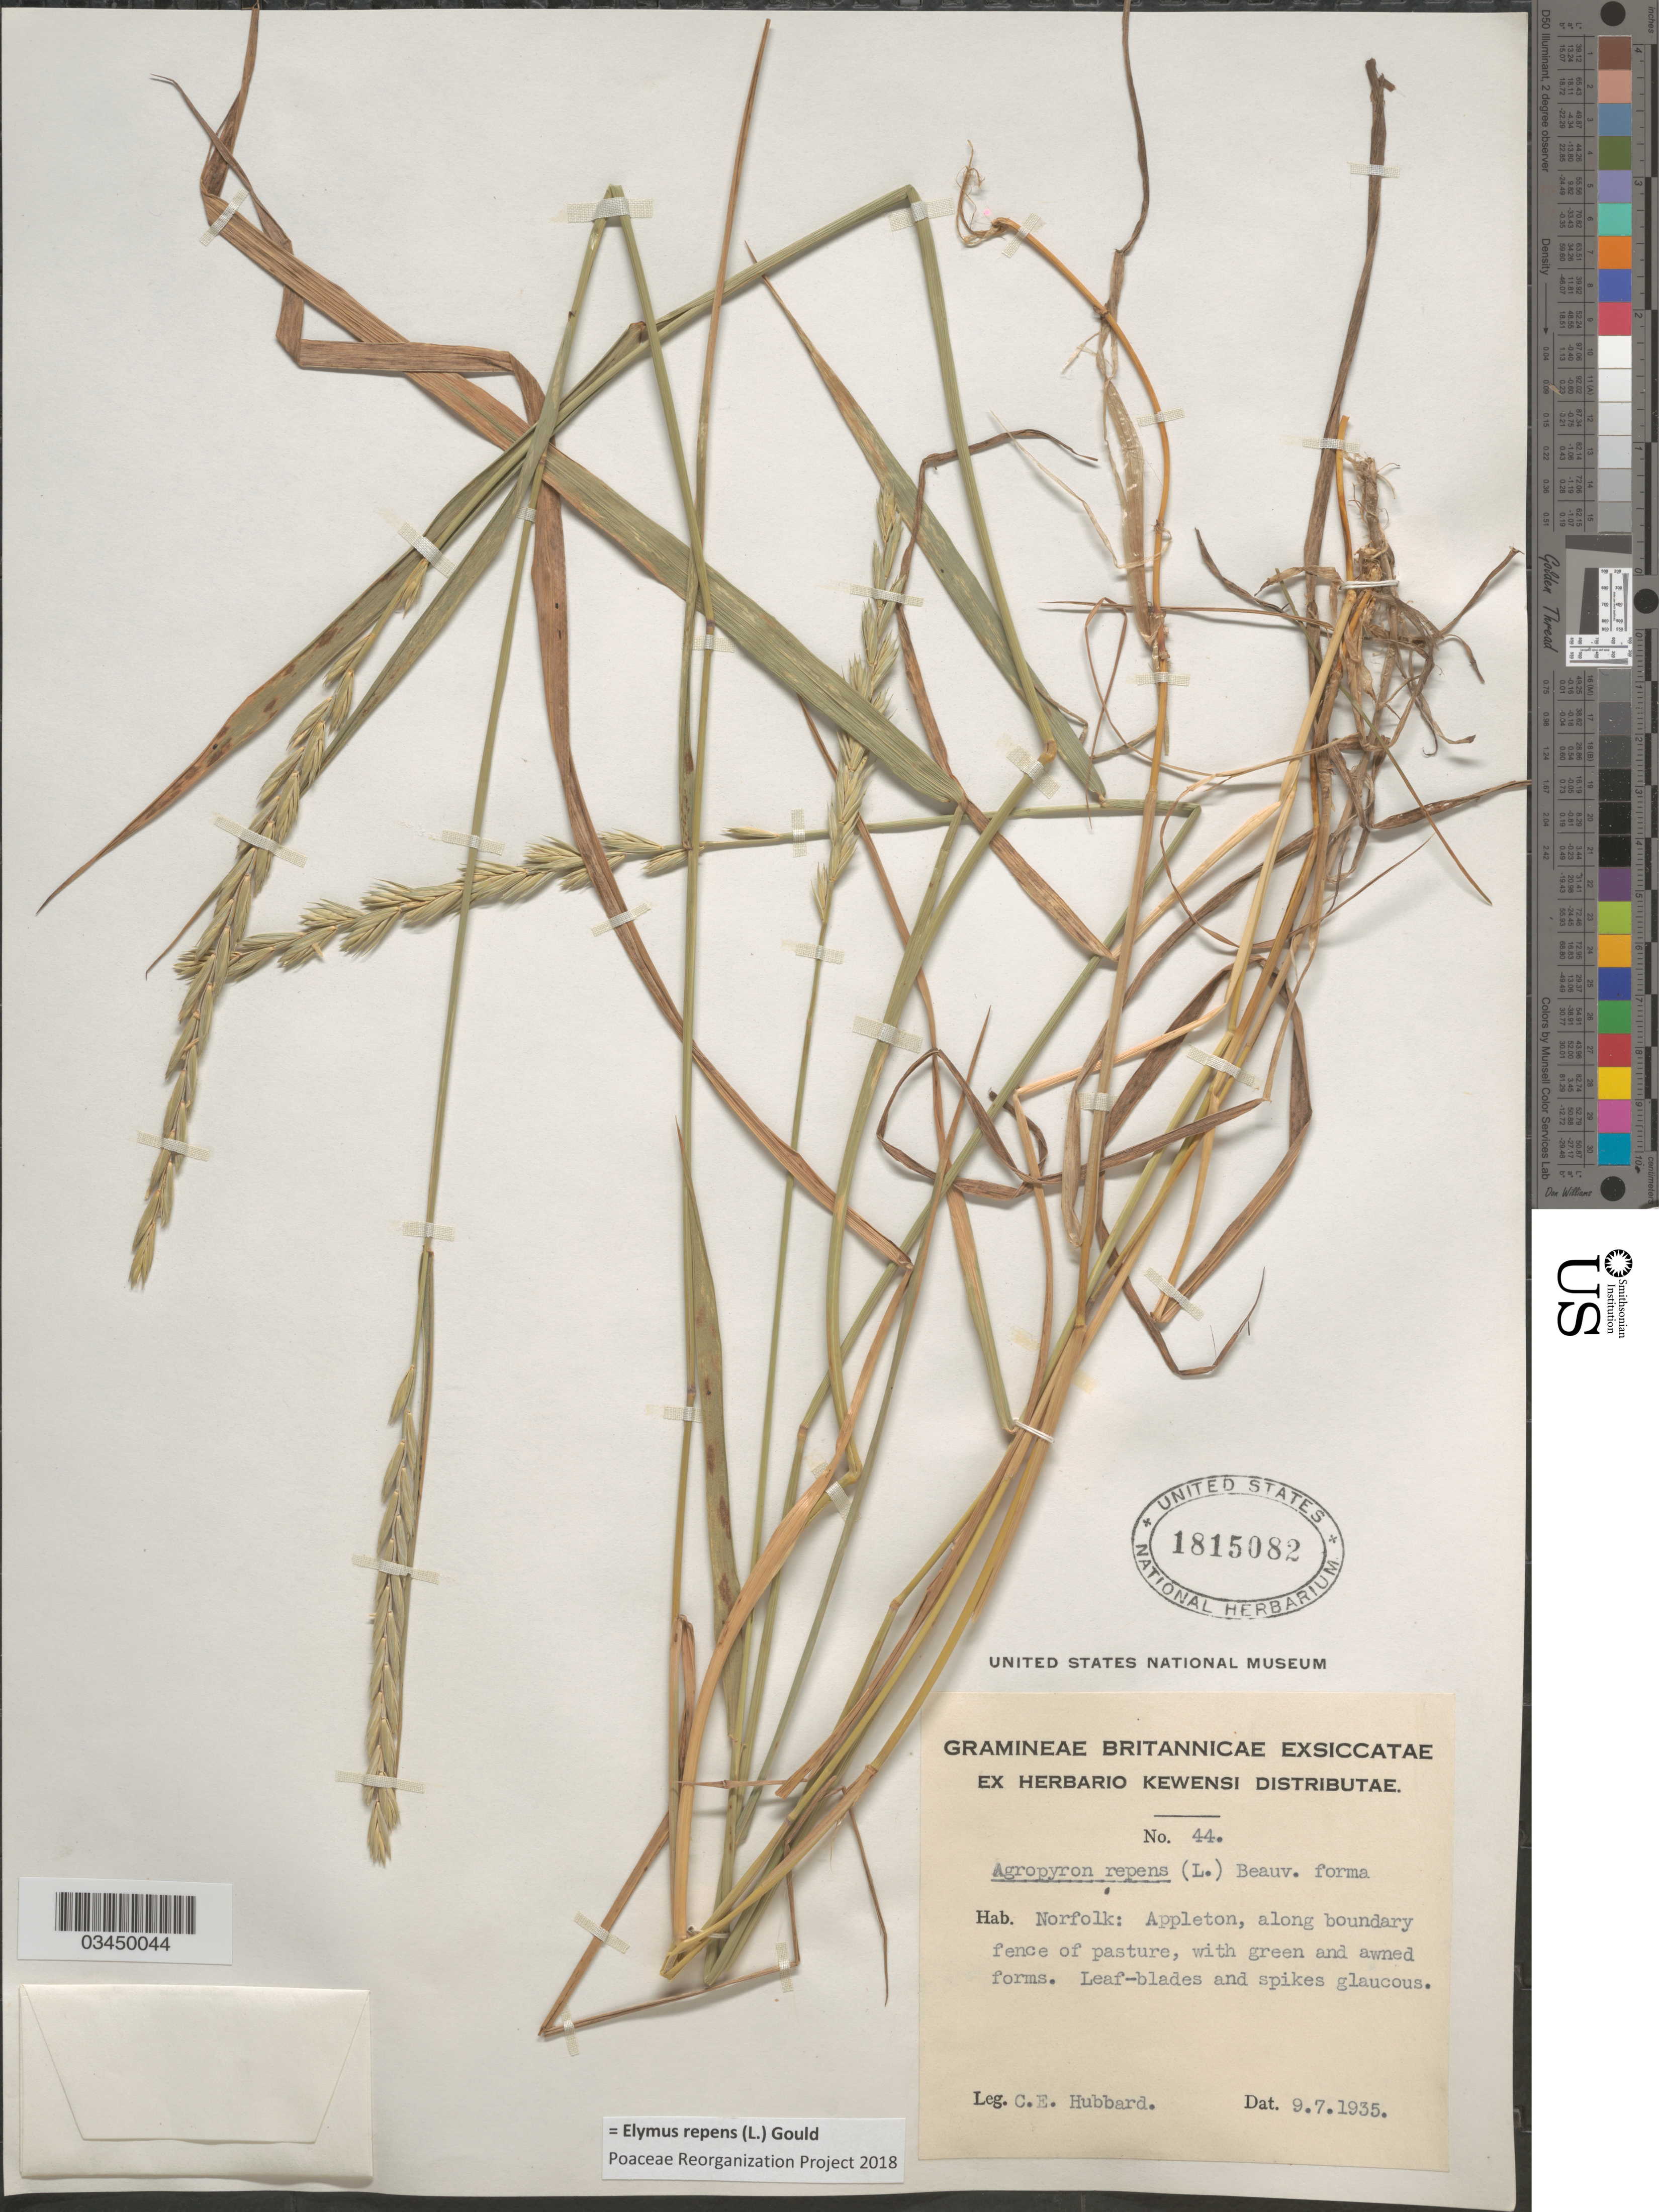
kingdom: Plantae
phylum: Tracheophyta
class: Liliopsida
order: Poales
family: Poaceae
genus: Elymus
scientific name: Elymus repens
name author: (L.) Gould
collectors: C. E. Hubbard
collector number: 44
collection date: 1935-07-09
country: United Kingdom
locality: Britannicae. Norfolk: Appleton, along boundary fence of pasture.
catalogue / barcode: US 1815082